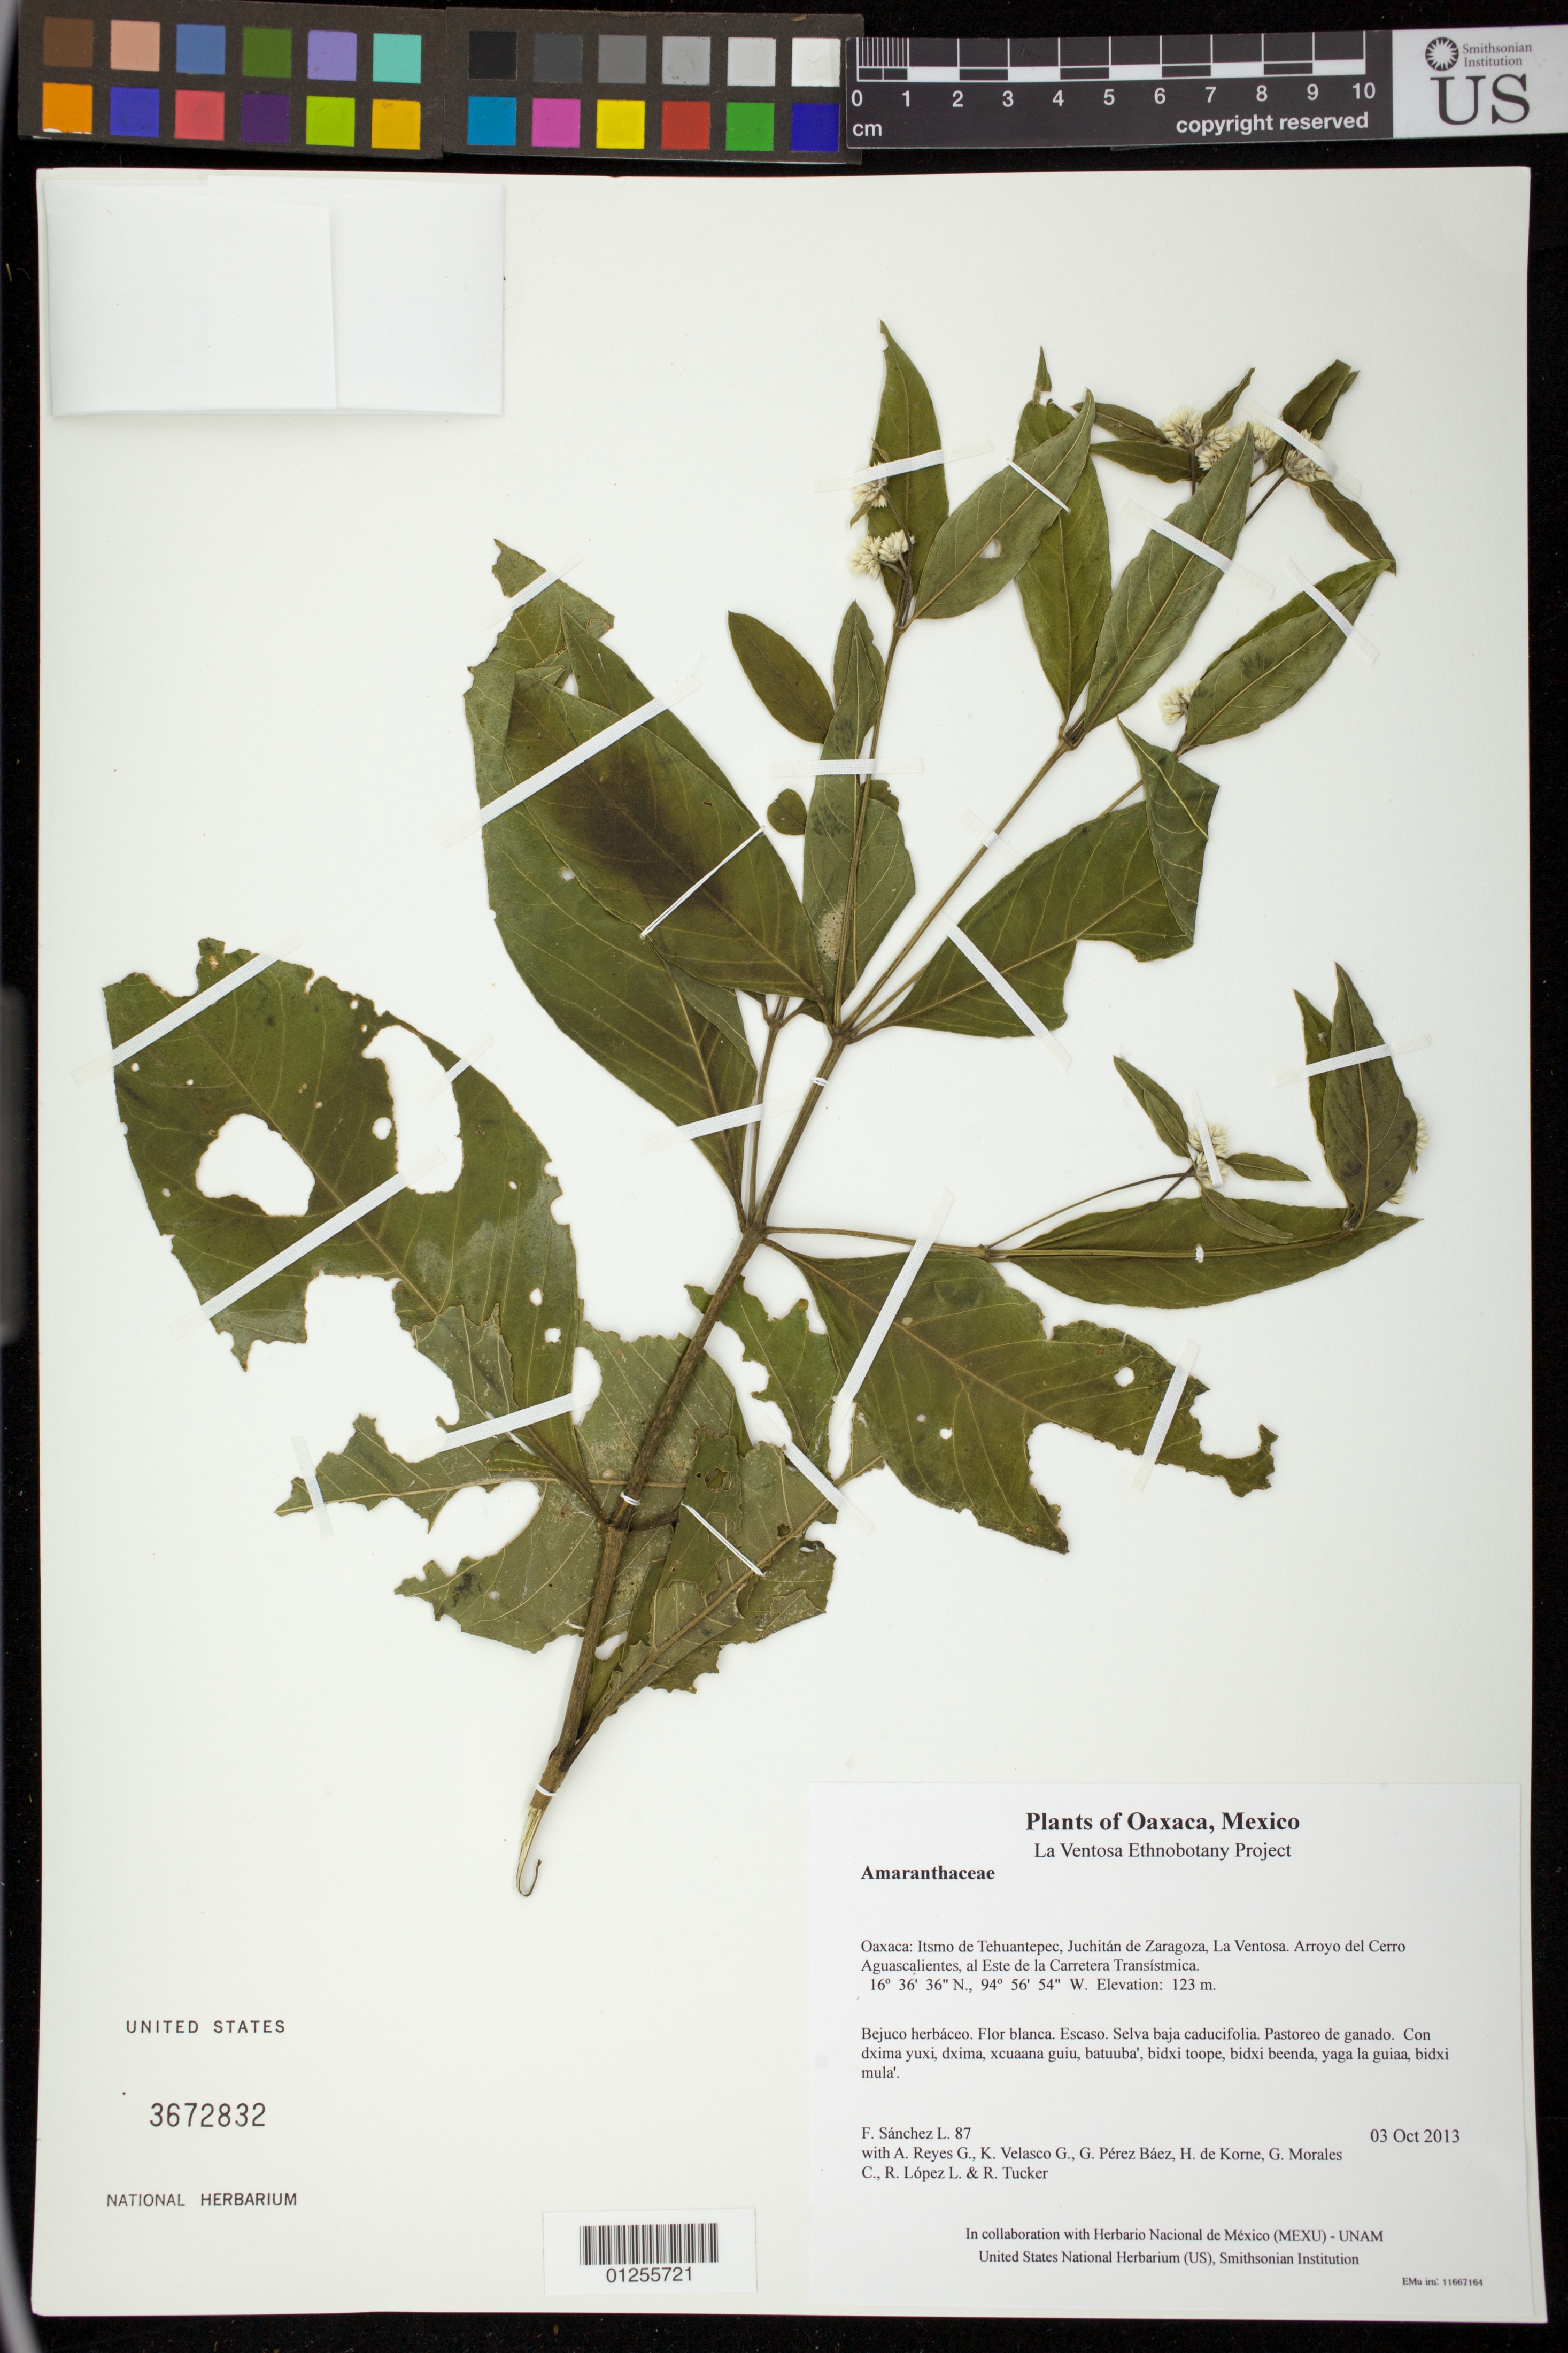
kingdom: Plantae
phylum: Tracheophyta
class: Magnoliopsida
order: Caryophyllales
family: Amaranthaceae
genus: Alternanthera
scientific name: Alternanthera pycnantha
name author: (Benth.) Standl.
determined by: Zumaya Flores, Silvia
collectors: F. Sánchez L., A. Reyes G., K. Velasco G., G. Pérez Báez, H. de Korne, G. Morales C., R. López L. & R. Tucker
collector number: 87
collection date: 2013-10-03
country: Mexico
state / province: Oaxaca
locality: Itsmo de Tehuantepec, Juchitán de Zaragoza, La Ventosa. Arroyo del Cerro Aguascalientes, al Este de la Carretera Transístmica.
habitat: Selva baja caducifolia. Pastoreo de ganado.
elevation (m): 123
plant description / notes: JEBOT, MEXU, SERO, US; Ghixi luba'. Guie' naquichi'. Huaxie'.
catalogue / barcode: US 3672832